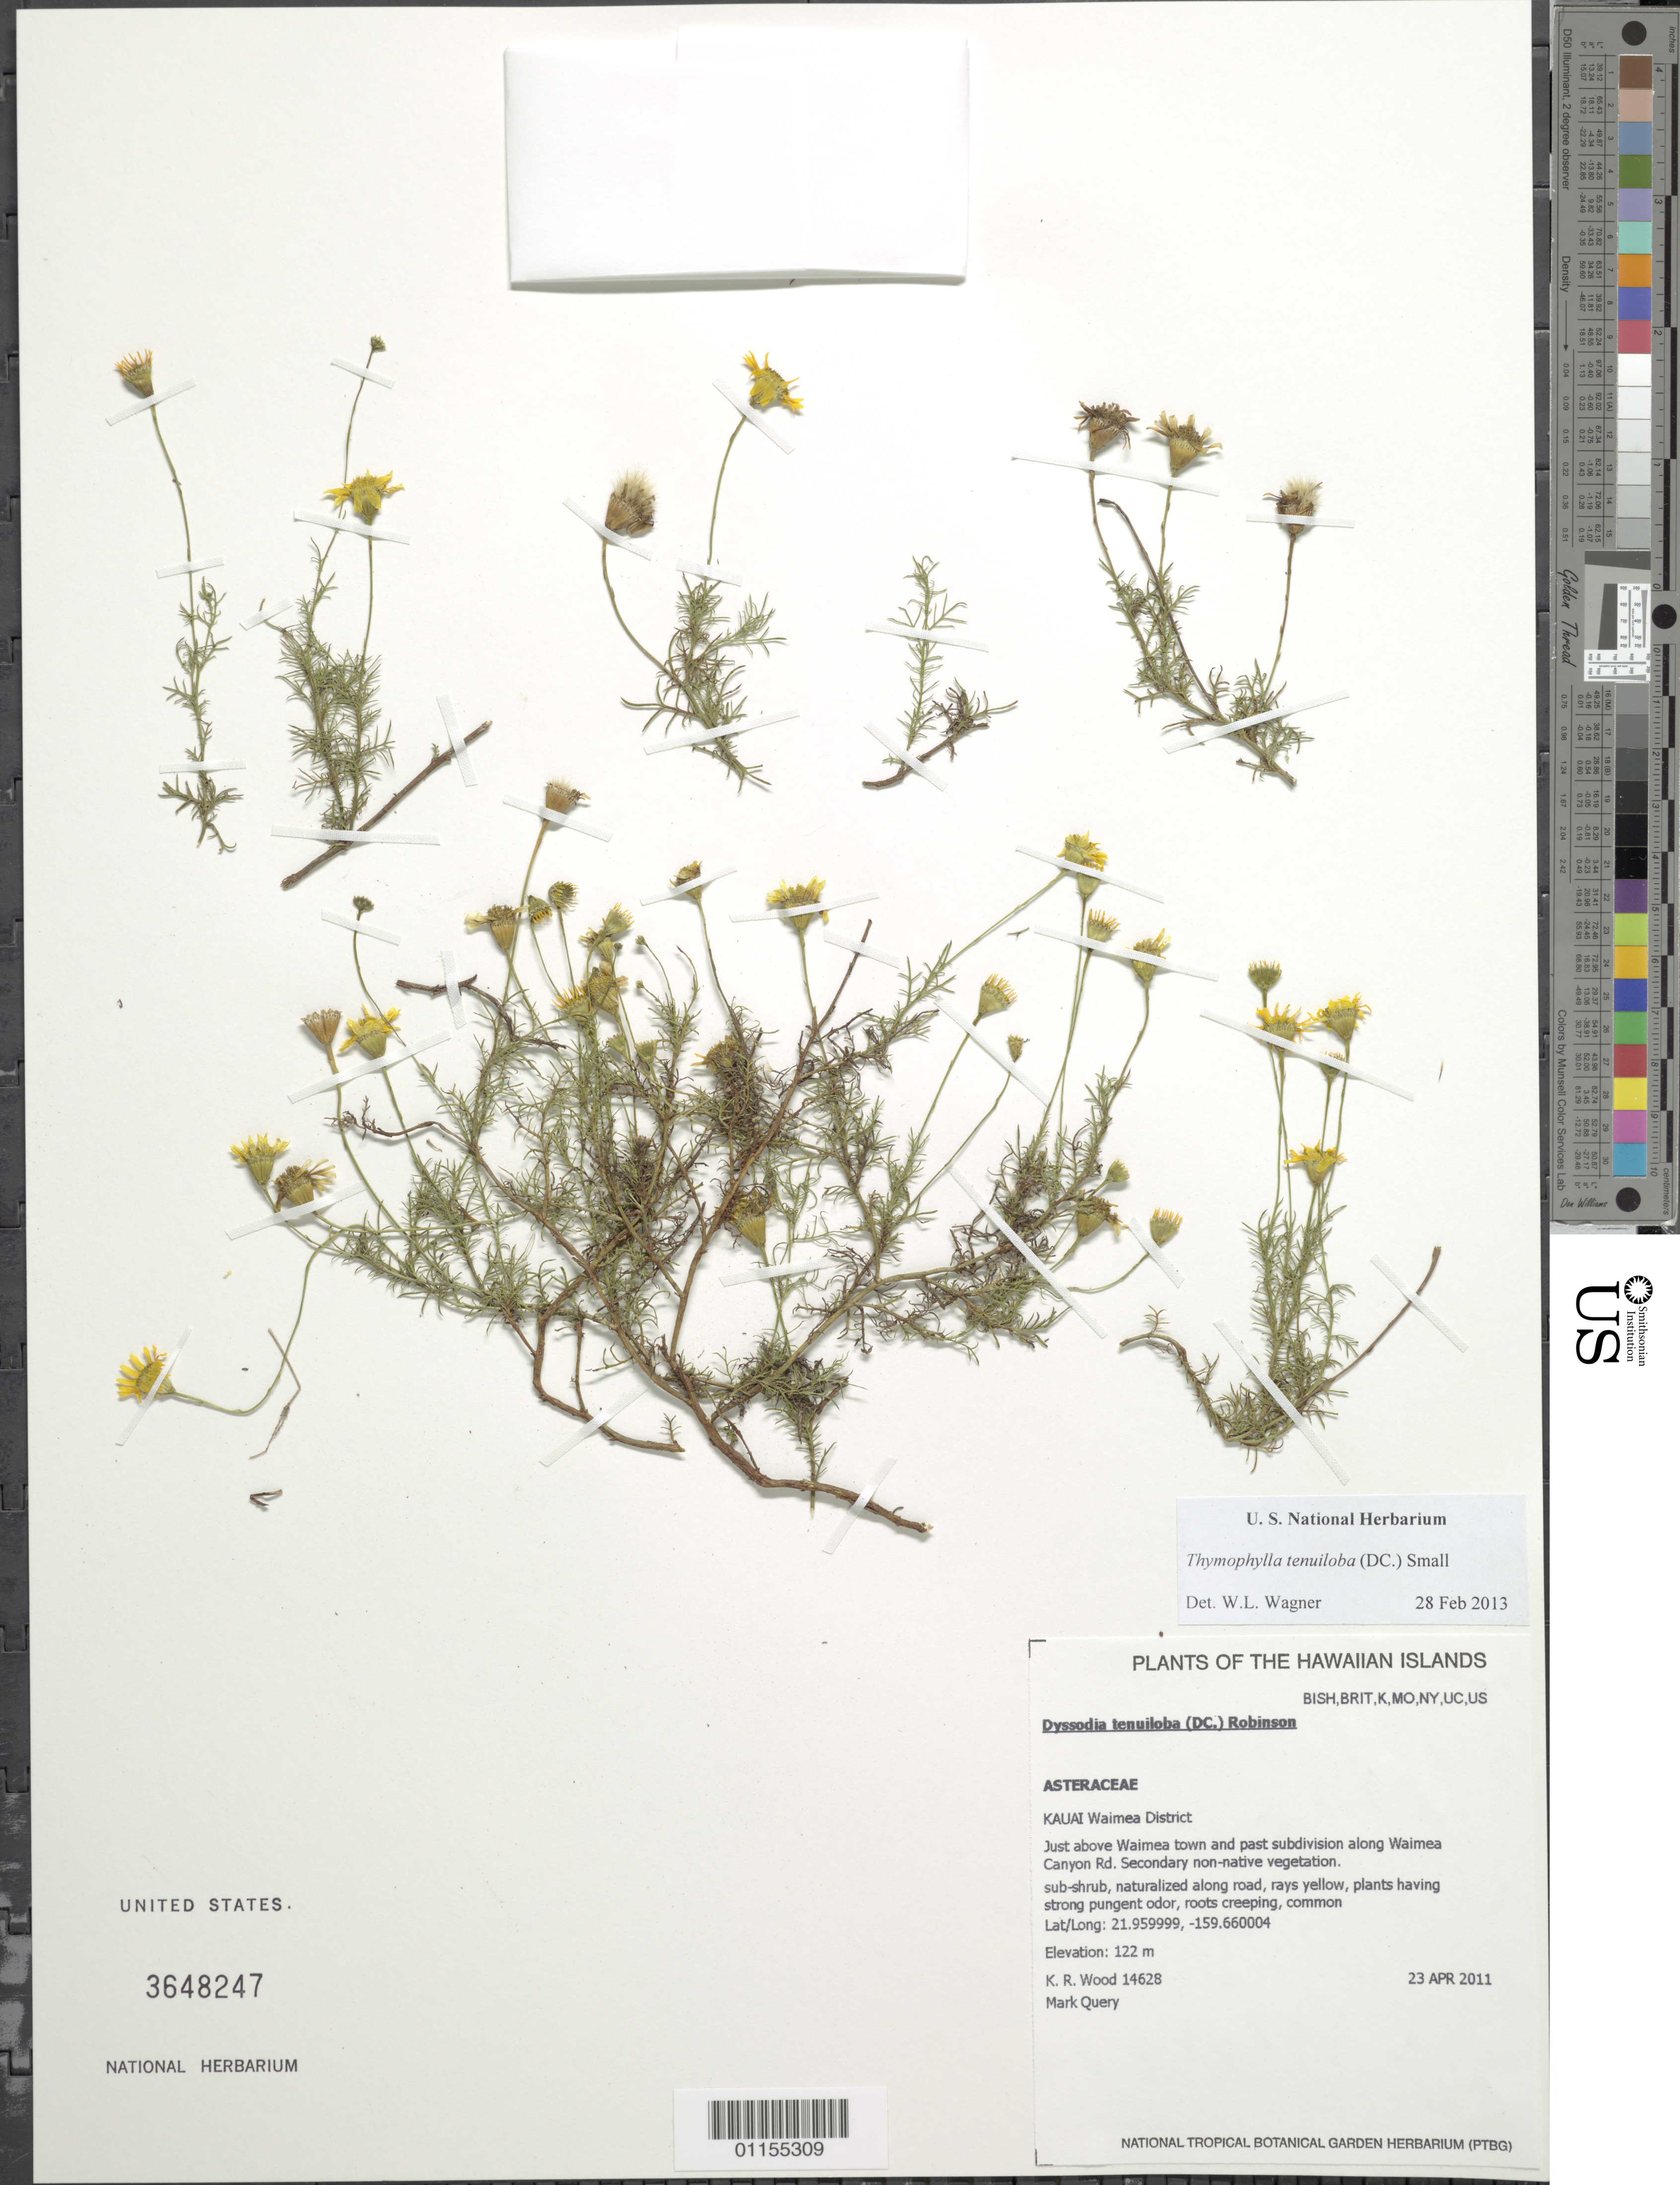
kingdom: Plantae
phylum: Tracheophyta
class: Magnoliopsida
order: Asterales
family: Asteraceae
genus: Thymophylla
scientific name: Thymophylla tenuiloba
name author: (DC.) Small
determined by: Wagner, W. L., (BOT), Smithsonian Institution - National Museum of Natural History (UNITED STATES)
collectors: K. R. Wood & M. Query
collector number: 14628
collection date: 2011-04-23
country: United States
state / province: Hawaii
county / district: Kauai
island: Kaua'i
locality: Waimea District, just above Waimea town and past subdivision along Waimea Canyon Road.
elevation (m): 122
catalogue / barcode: US 3648247